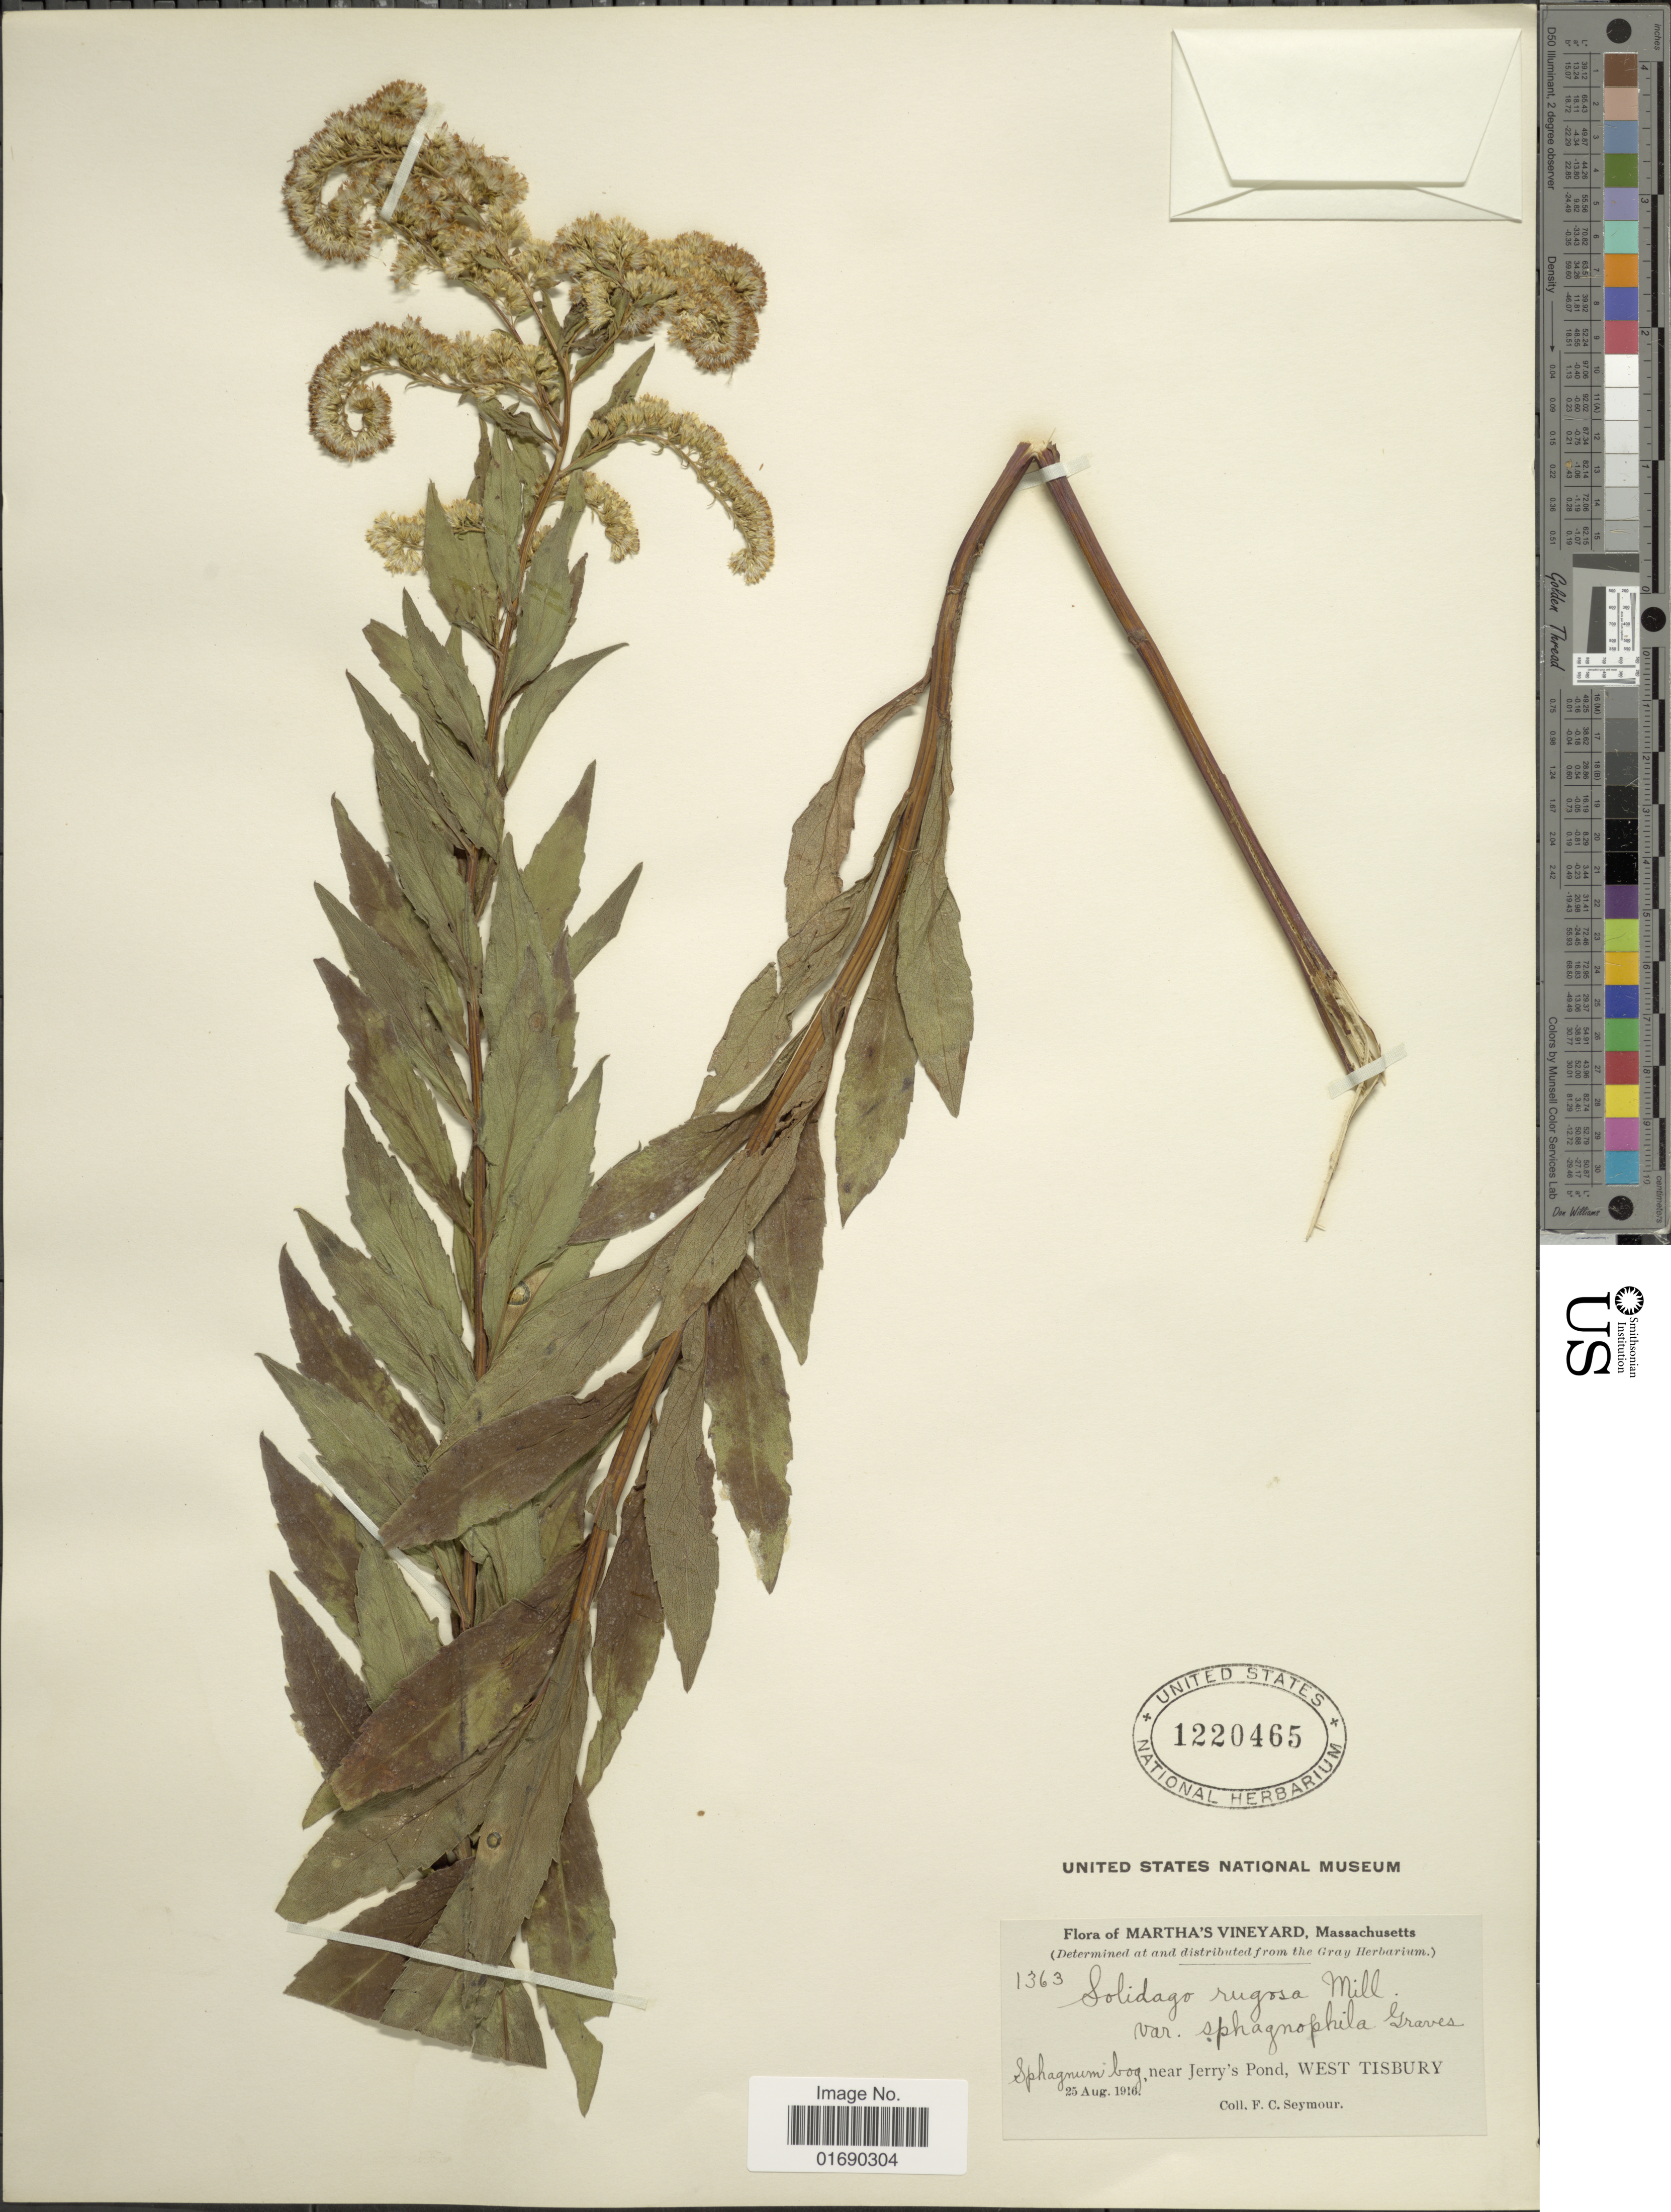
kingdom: Plantae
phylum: Tracheophyta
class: Magnoliopsida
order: Asterales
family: Asteraceae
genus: Solidago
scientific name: Solidago rugosa var. sphagnophila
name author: C. Graves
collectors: F. C. Seymour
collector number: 1363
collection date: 1916-08-25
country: United States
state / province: Massachusetts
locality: Martha's Vineyard, Sphagnum bog, near Jerry's Pond, West Tisbury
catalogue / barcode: US 1220465